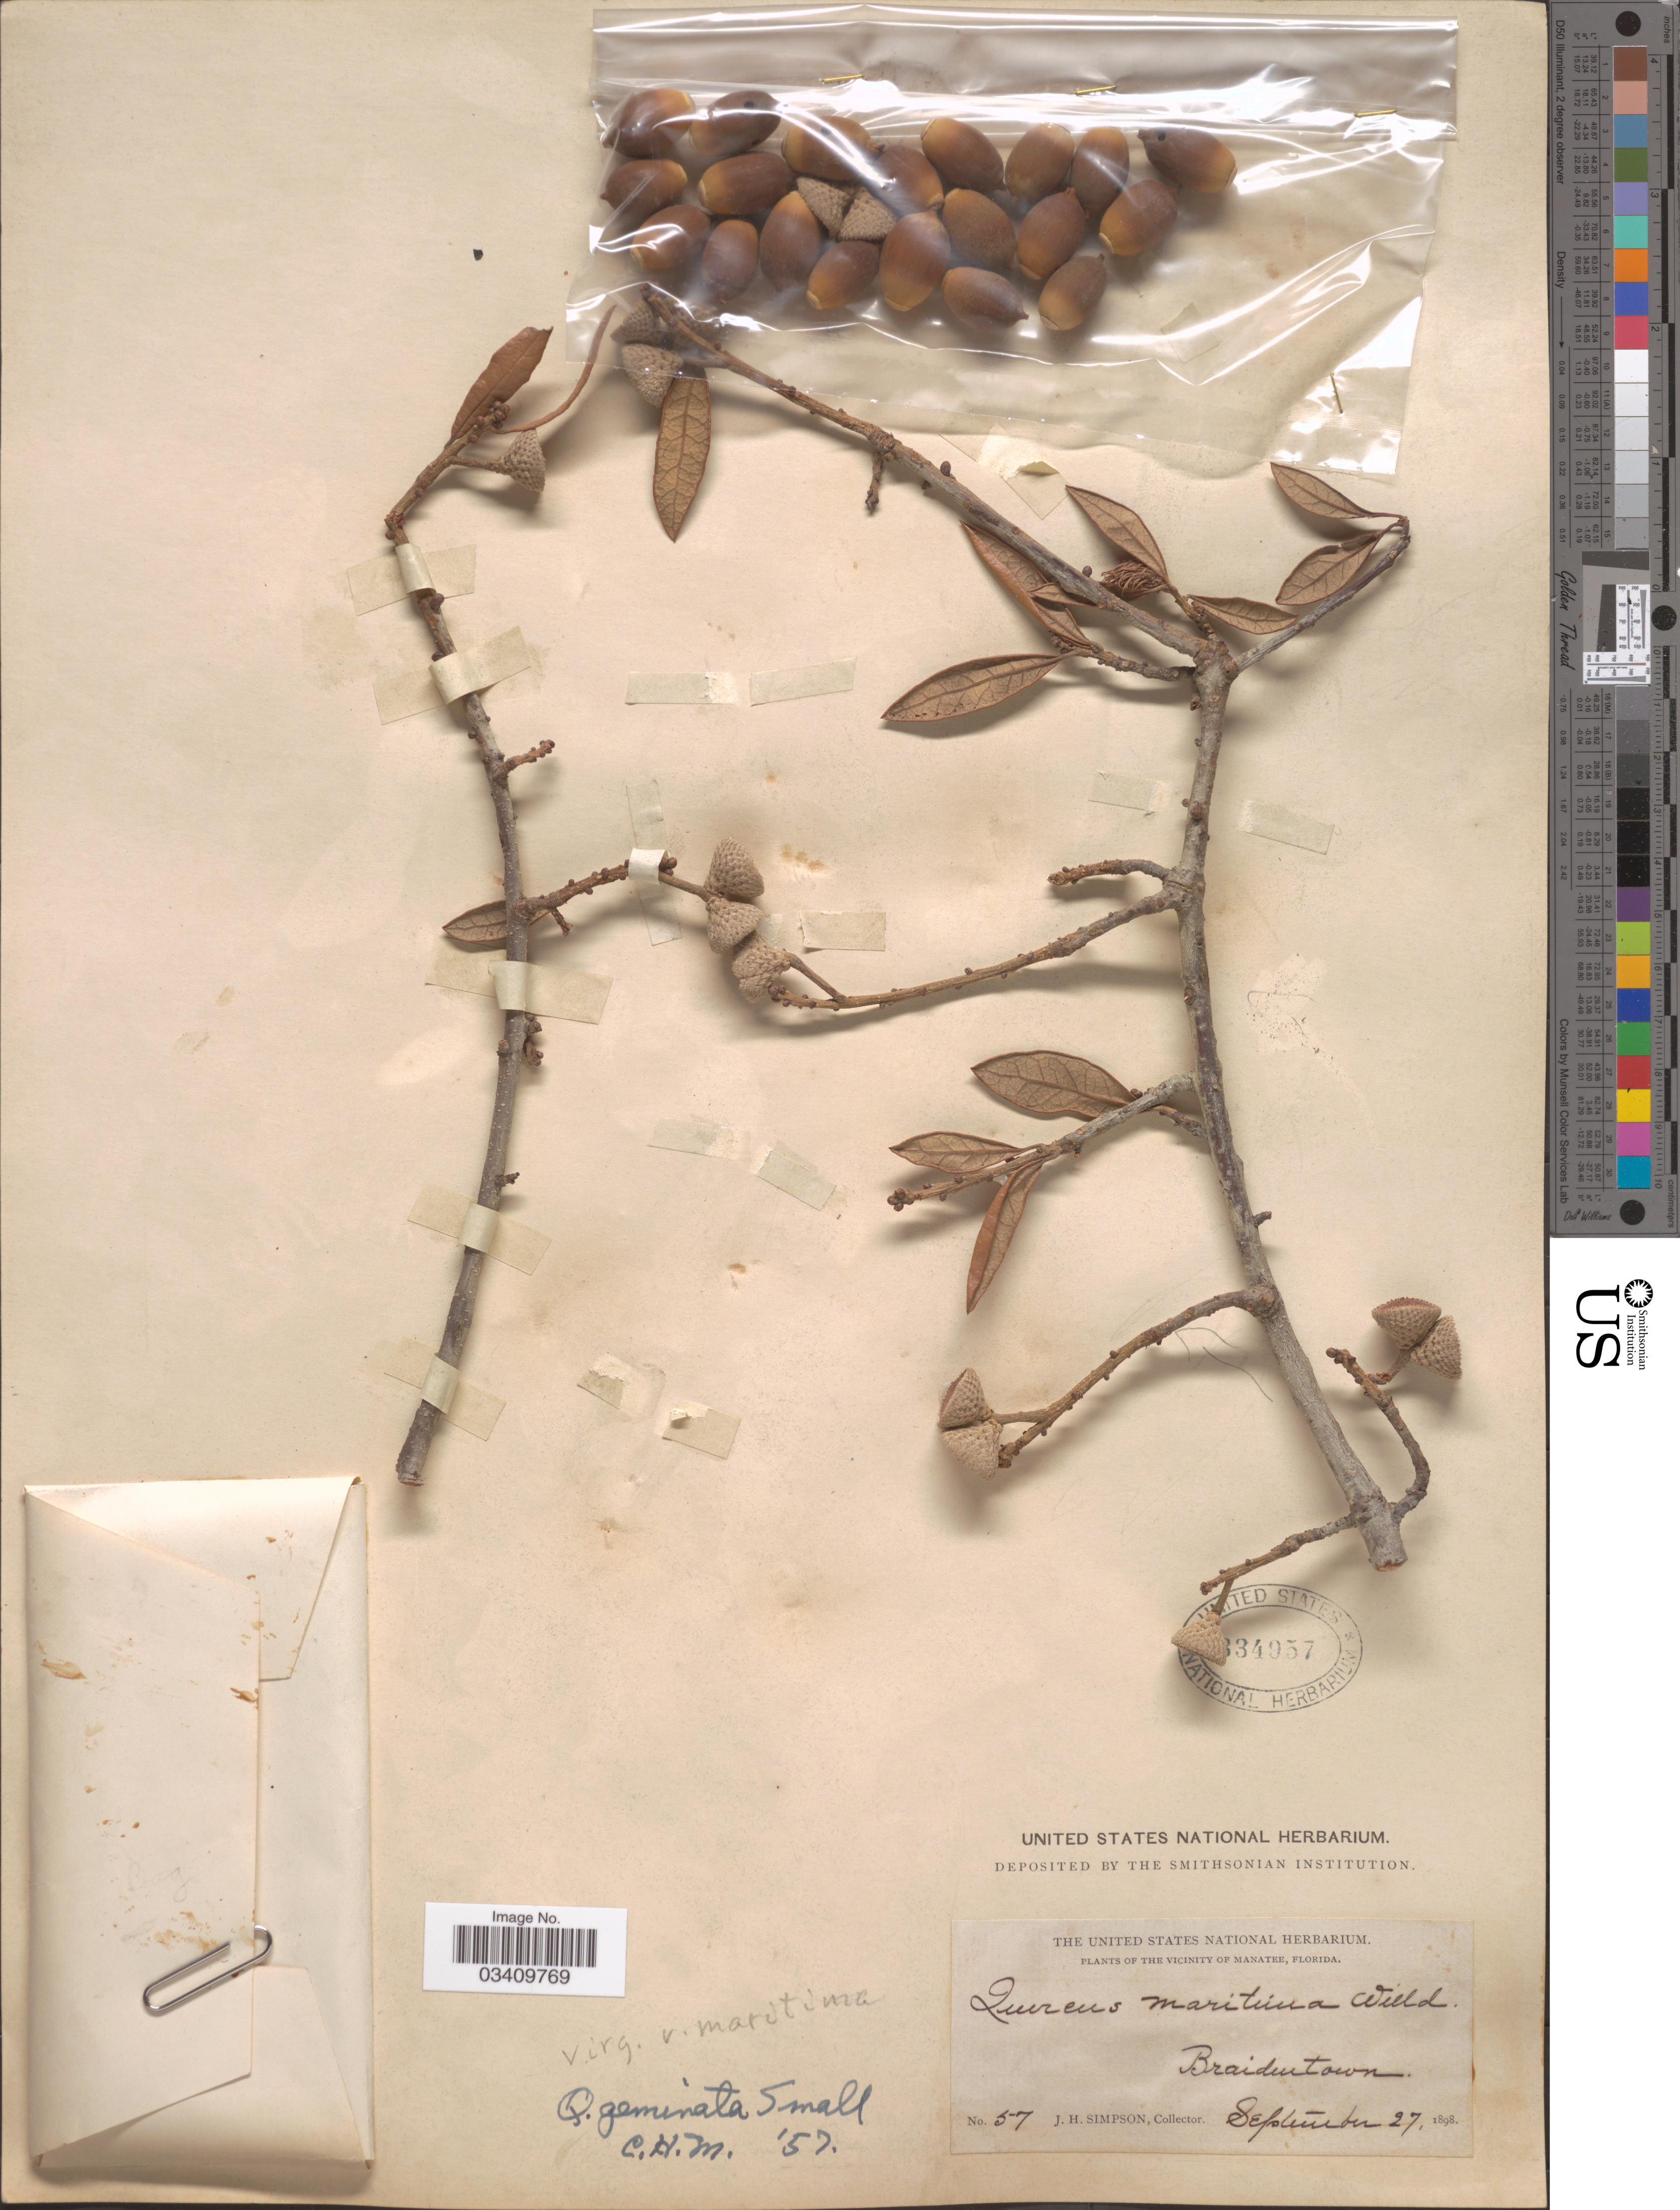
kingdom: Plantae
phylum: Tracheophyta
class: Magnoliopsida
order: Fagales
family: Fagaceae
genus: Quercus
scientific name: Quercus virginiana var. maritima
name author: (Michx.) Sarg.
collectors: J. H. Simpson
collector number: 57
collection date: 1898-09-27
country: United States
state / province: Florida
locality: Vicinity of Manatee. Braidentown.